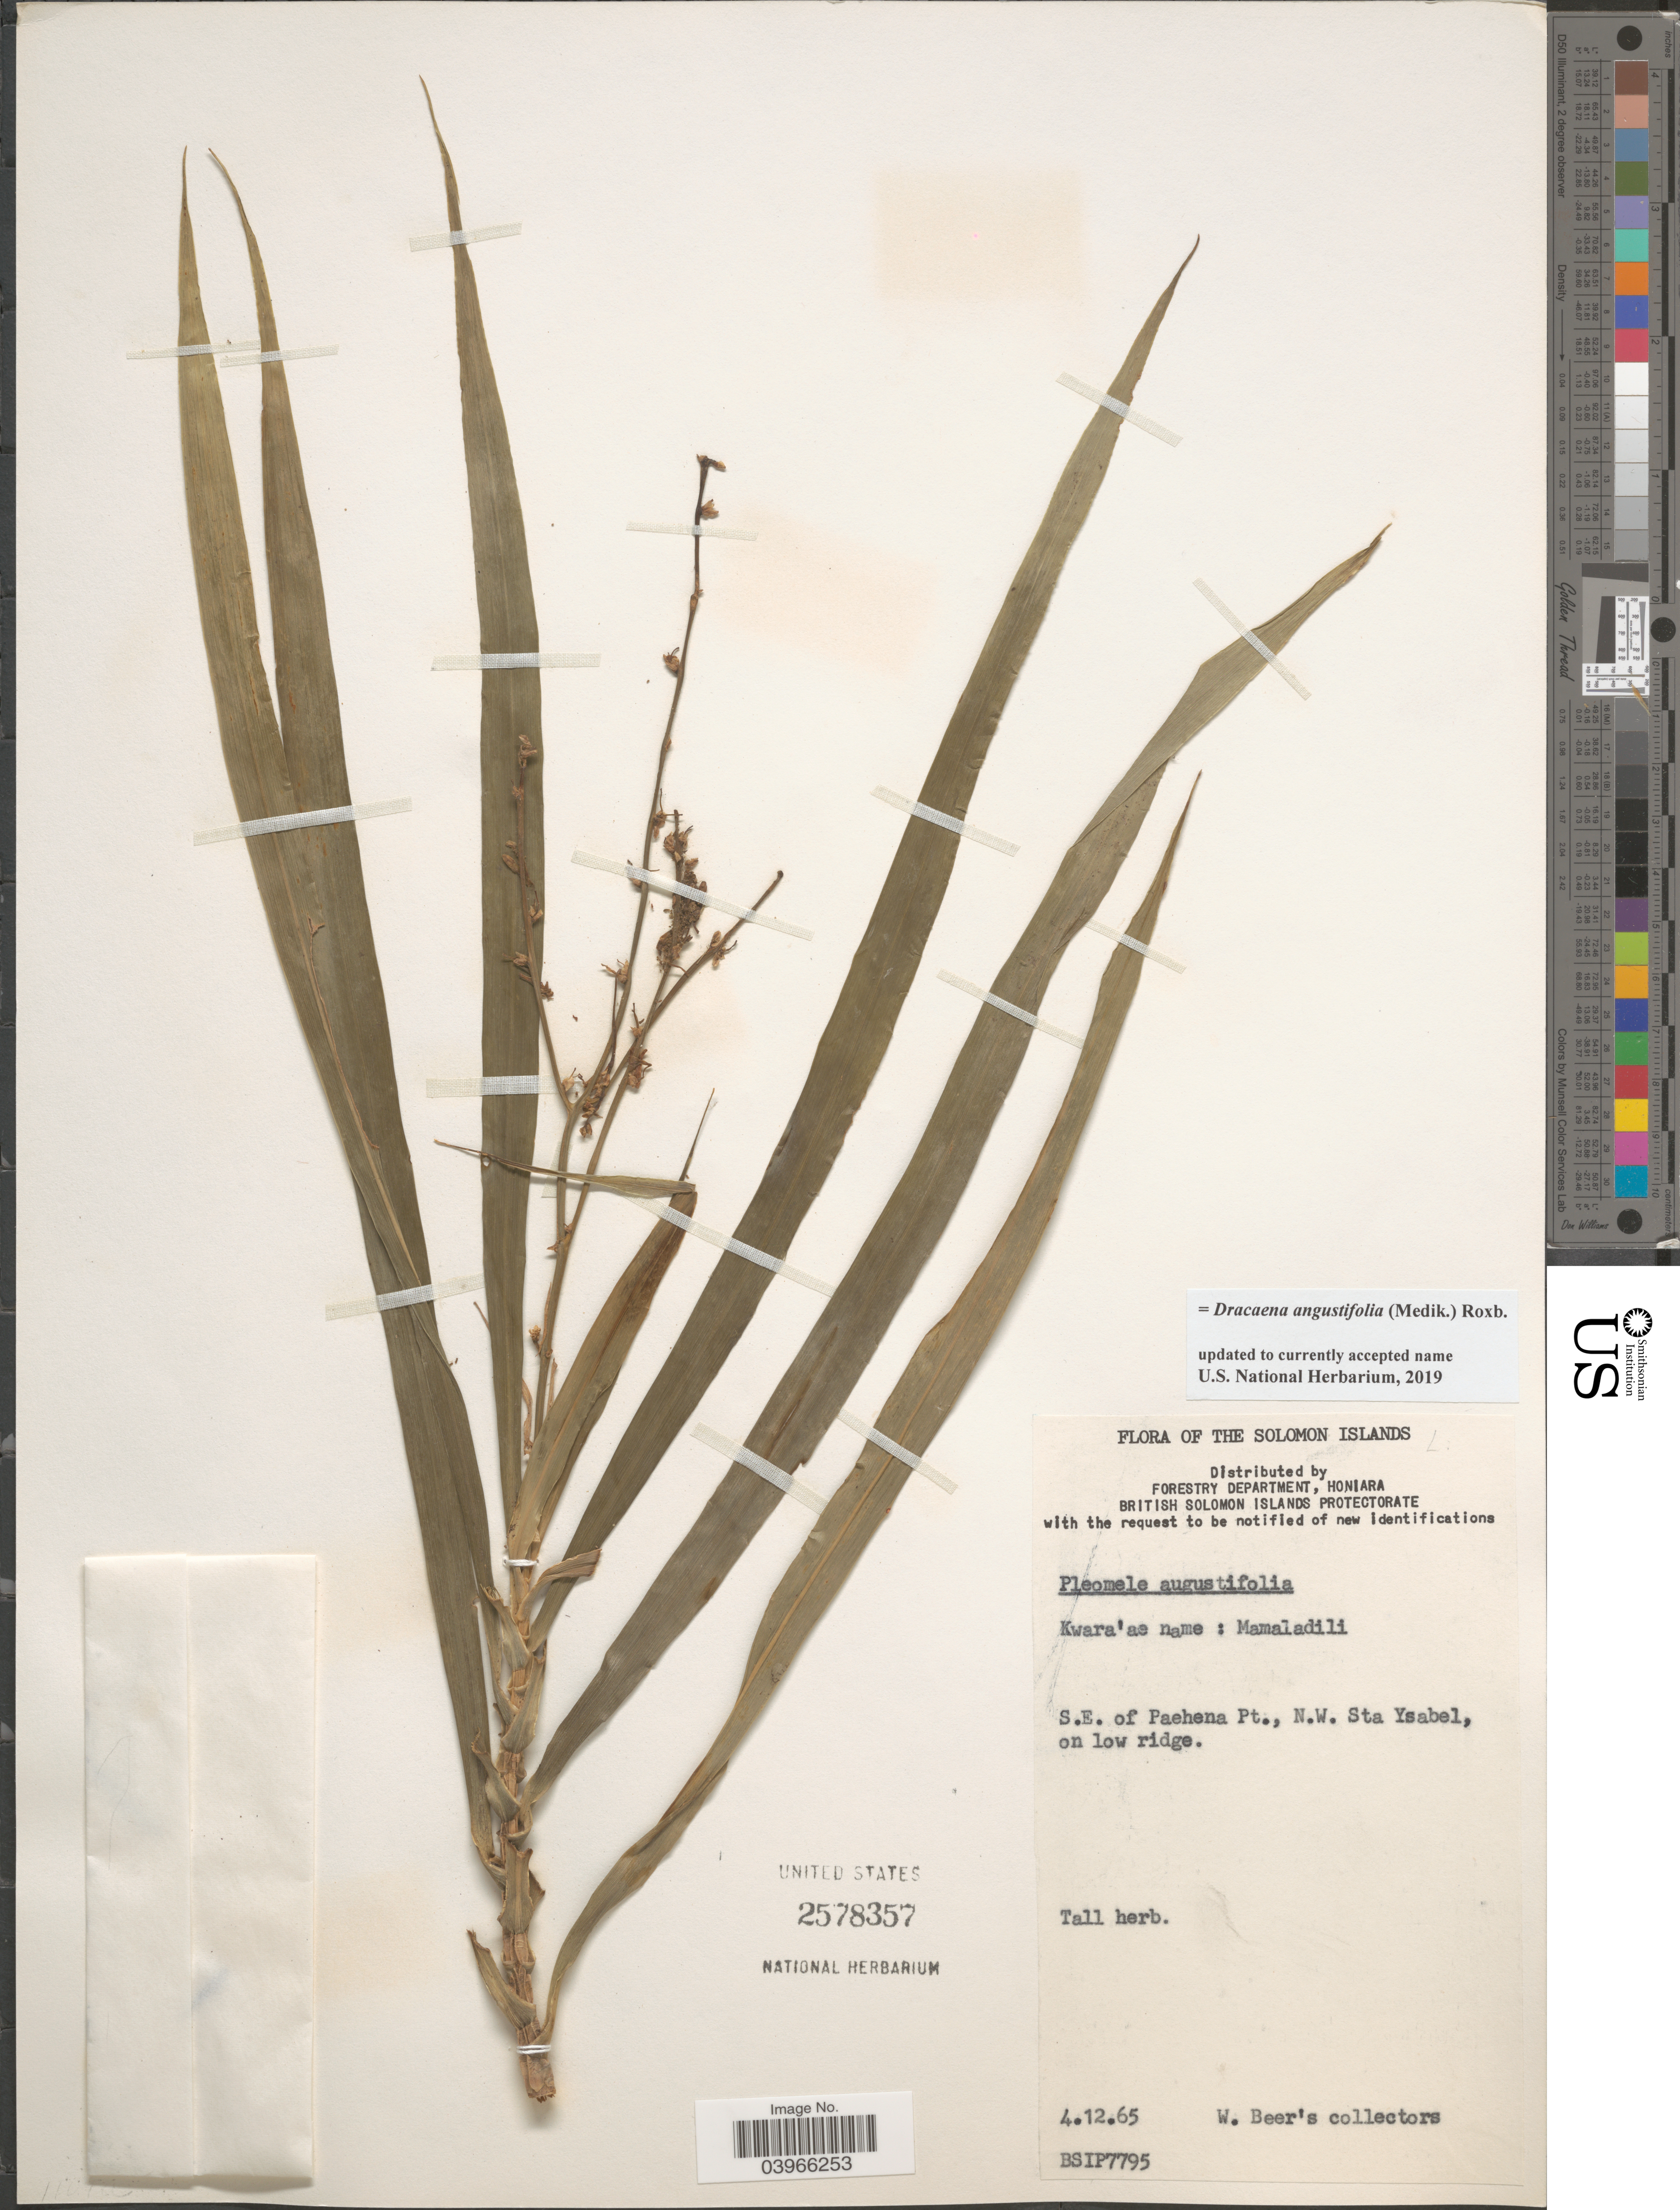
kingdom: Plantae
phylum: Tracheophyta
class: Liliopsida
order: Asparagales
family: Asparagaceae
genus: Dracaena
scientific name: Dracaena angustifolia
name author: (Medik.) Roxb.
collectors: W. Beer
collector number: BSIP7795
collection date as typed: Transcribed d/m/y: 4/12/65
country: Solomon Islands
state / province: Solomon Islands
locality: S.E. of Paehena Pt., N.W. Sta Ysabel, on low ridge.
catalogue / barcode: US 2578357